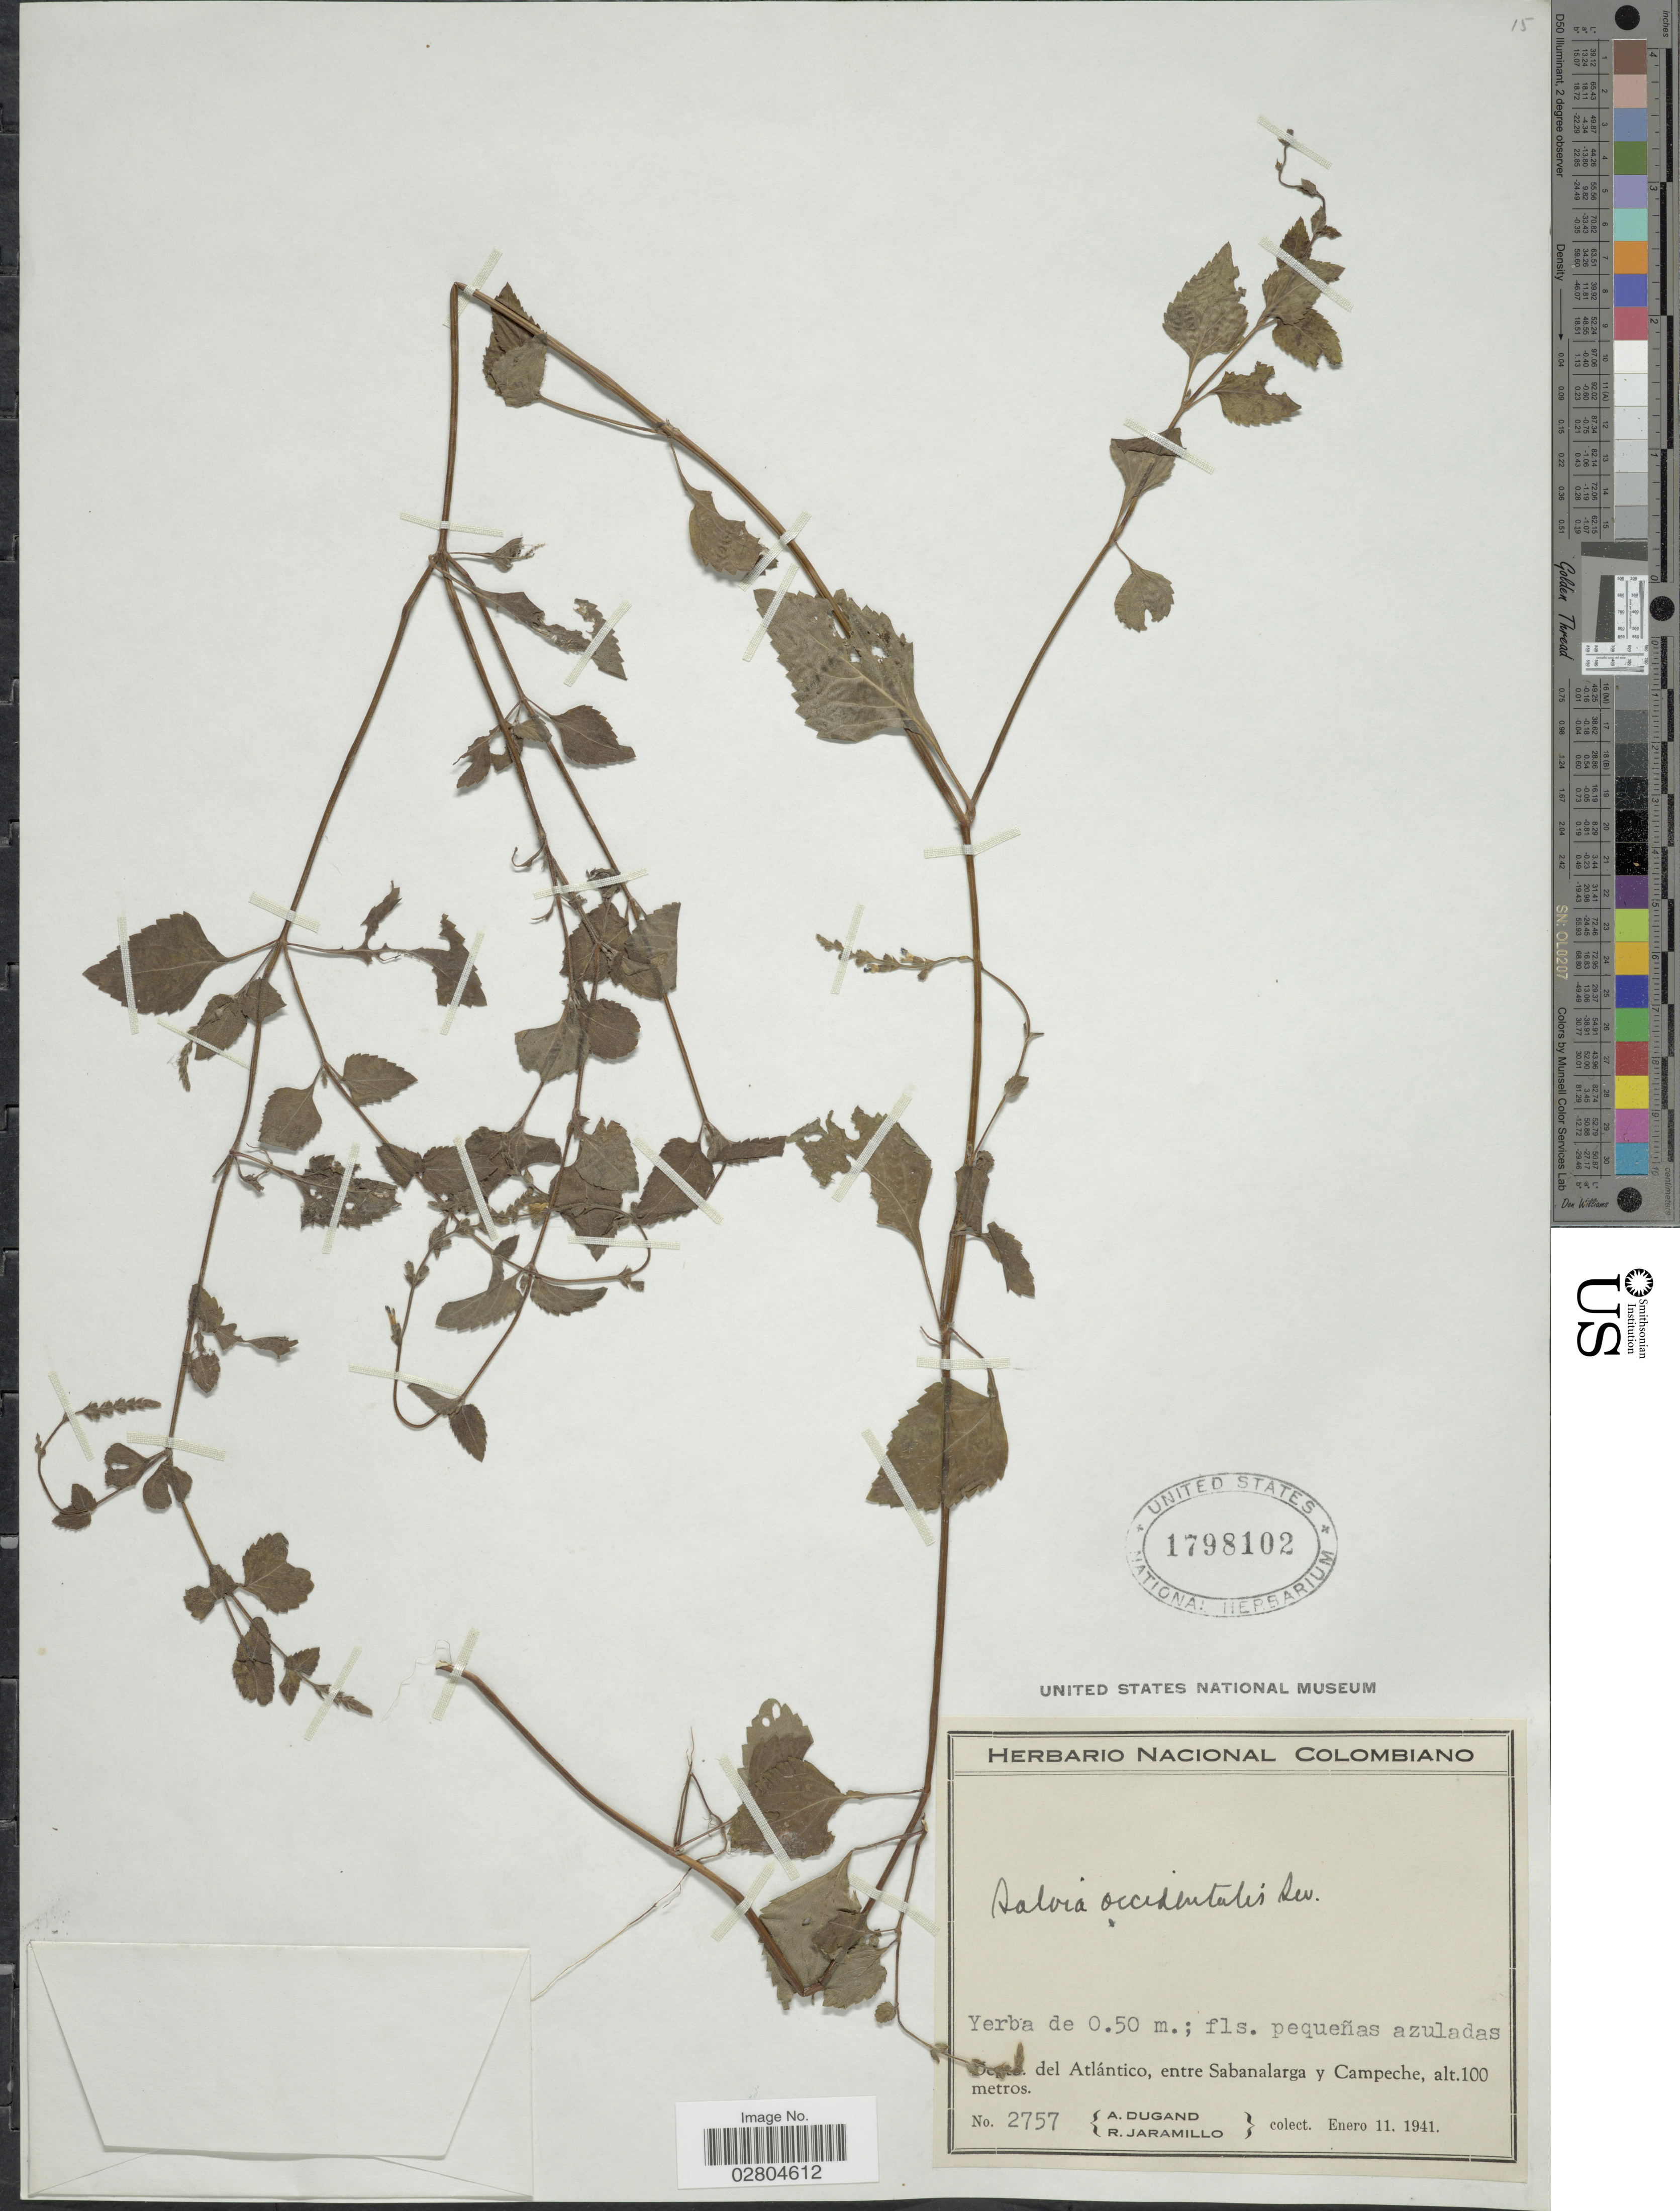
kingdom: Plantae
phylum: Tracheophyta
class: Magnoliopsida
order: Lamiales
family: Lamiaceae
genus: Salvia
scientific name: Salvia occidentalis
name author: Sw.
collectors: A. Dugand & R. Jaramillo M.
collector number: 2757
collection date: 1941-01-11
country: Colombia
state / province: Atlántico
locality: Depto. del Atlántico, entre Sabanalarga y Campeche.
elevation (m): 100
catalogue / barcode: US 1798102